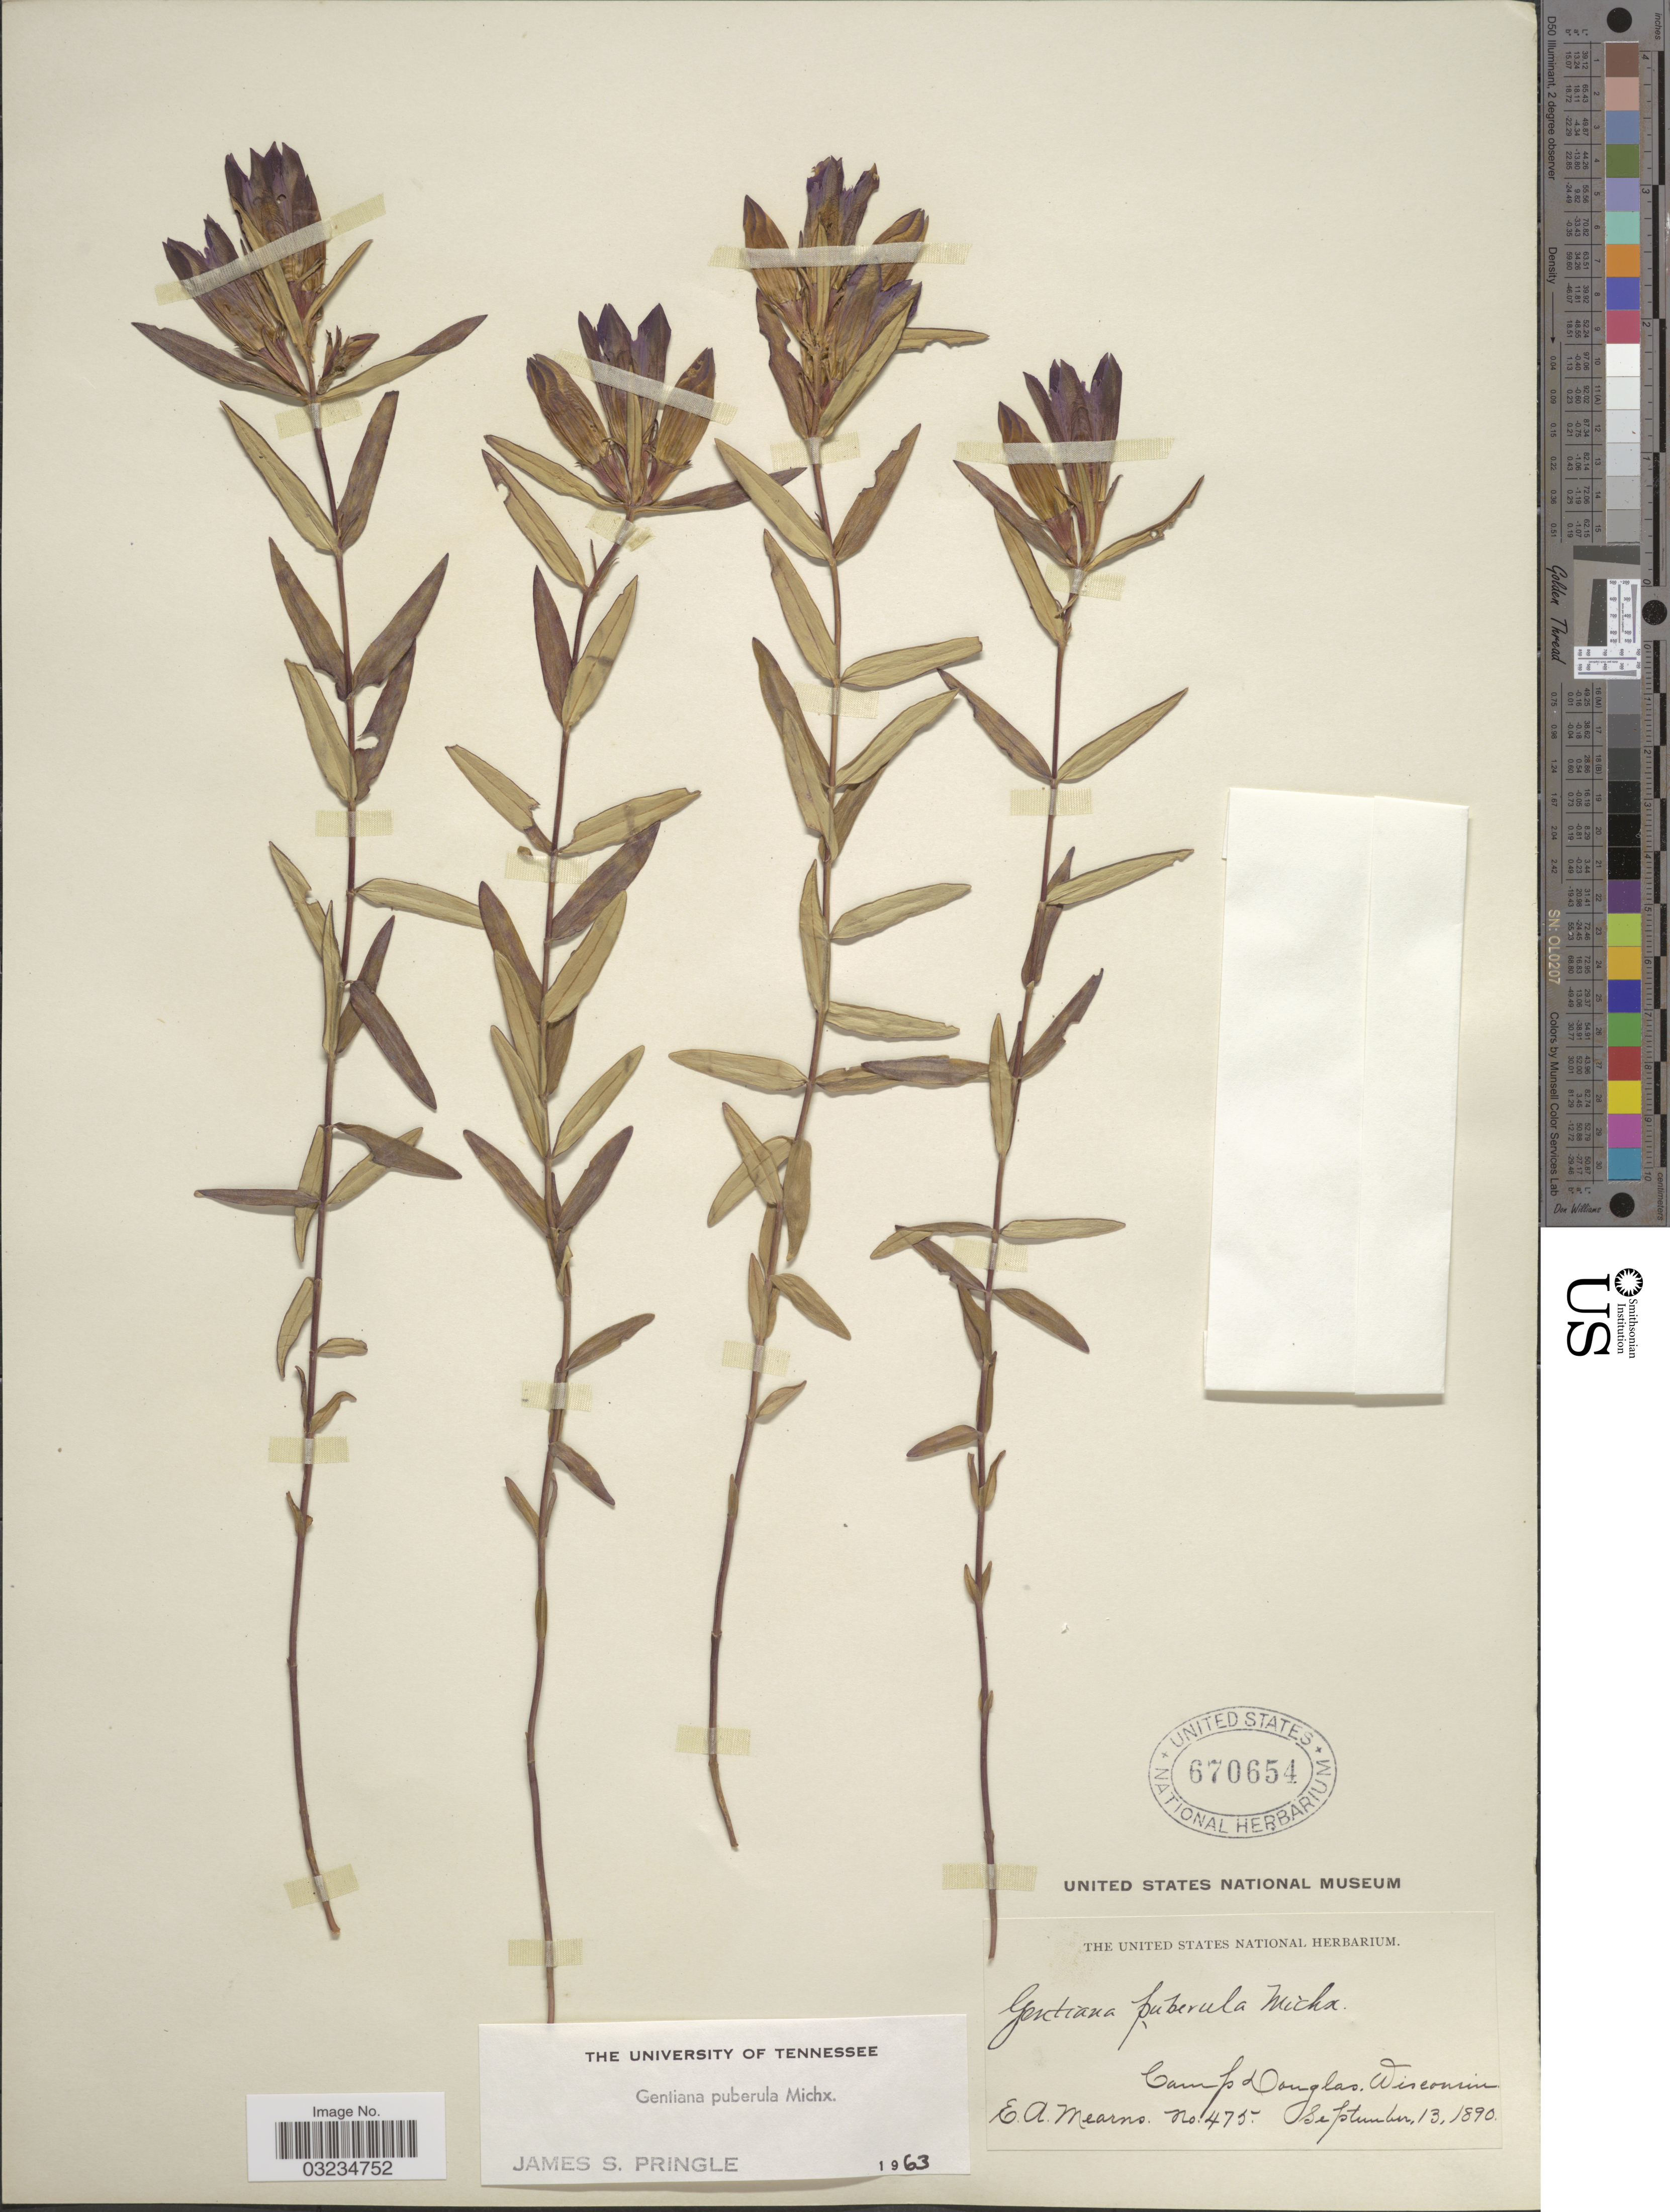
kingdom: Plantae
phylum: Tracheophyta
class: Magnoliopsida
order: Gentianales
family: Gentianaceae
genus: Gentiana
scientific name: Gentiana puberula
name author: Michx.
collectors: E. A. Mearns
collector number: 475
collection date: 1890-09-13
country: United States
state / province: Wisconsin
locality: Camp Douglas.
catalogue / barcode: US 670654